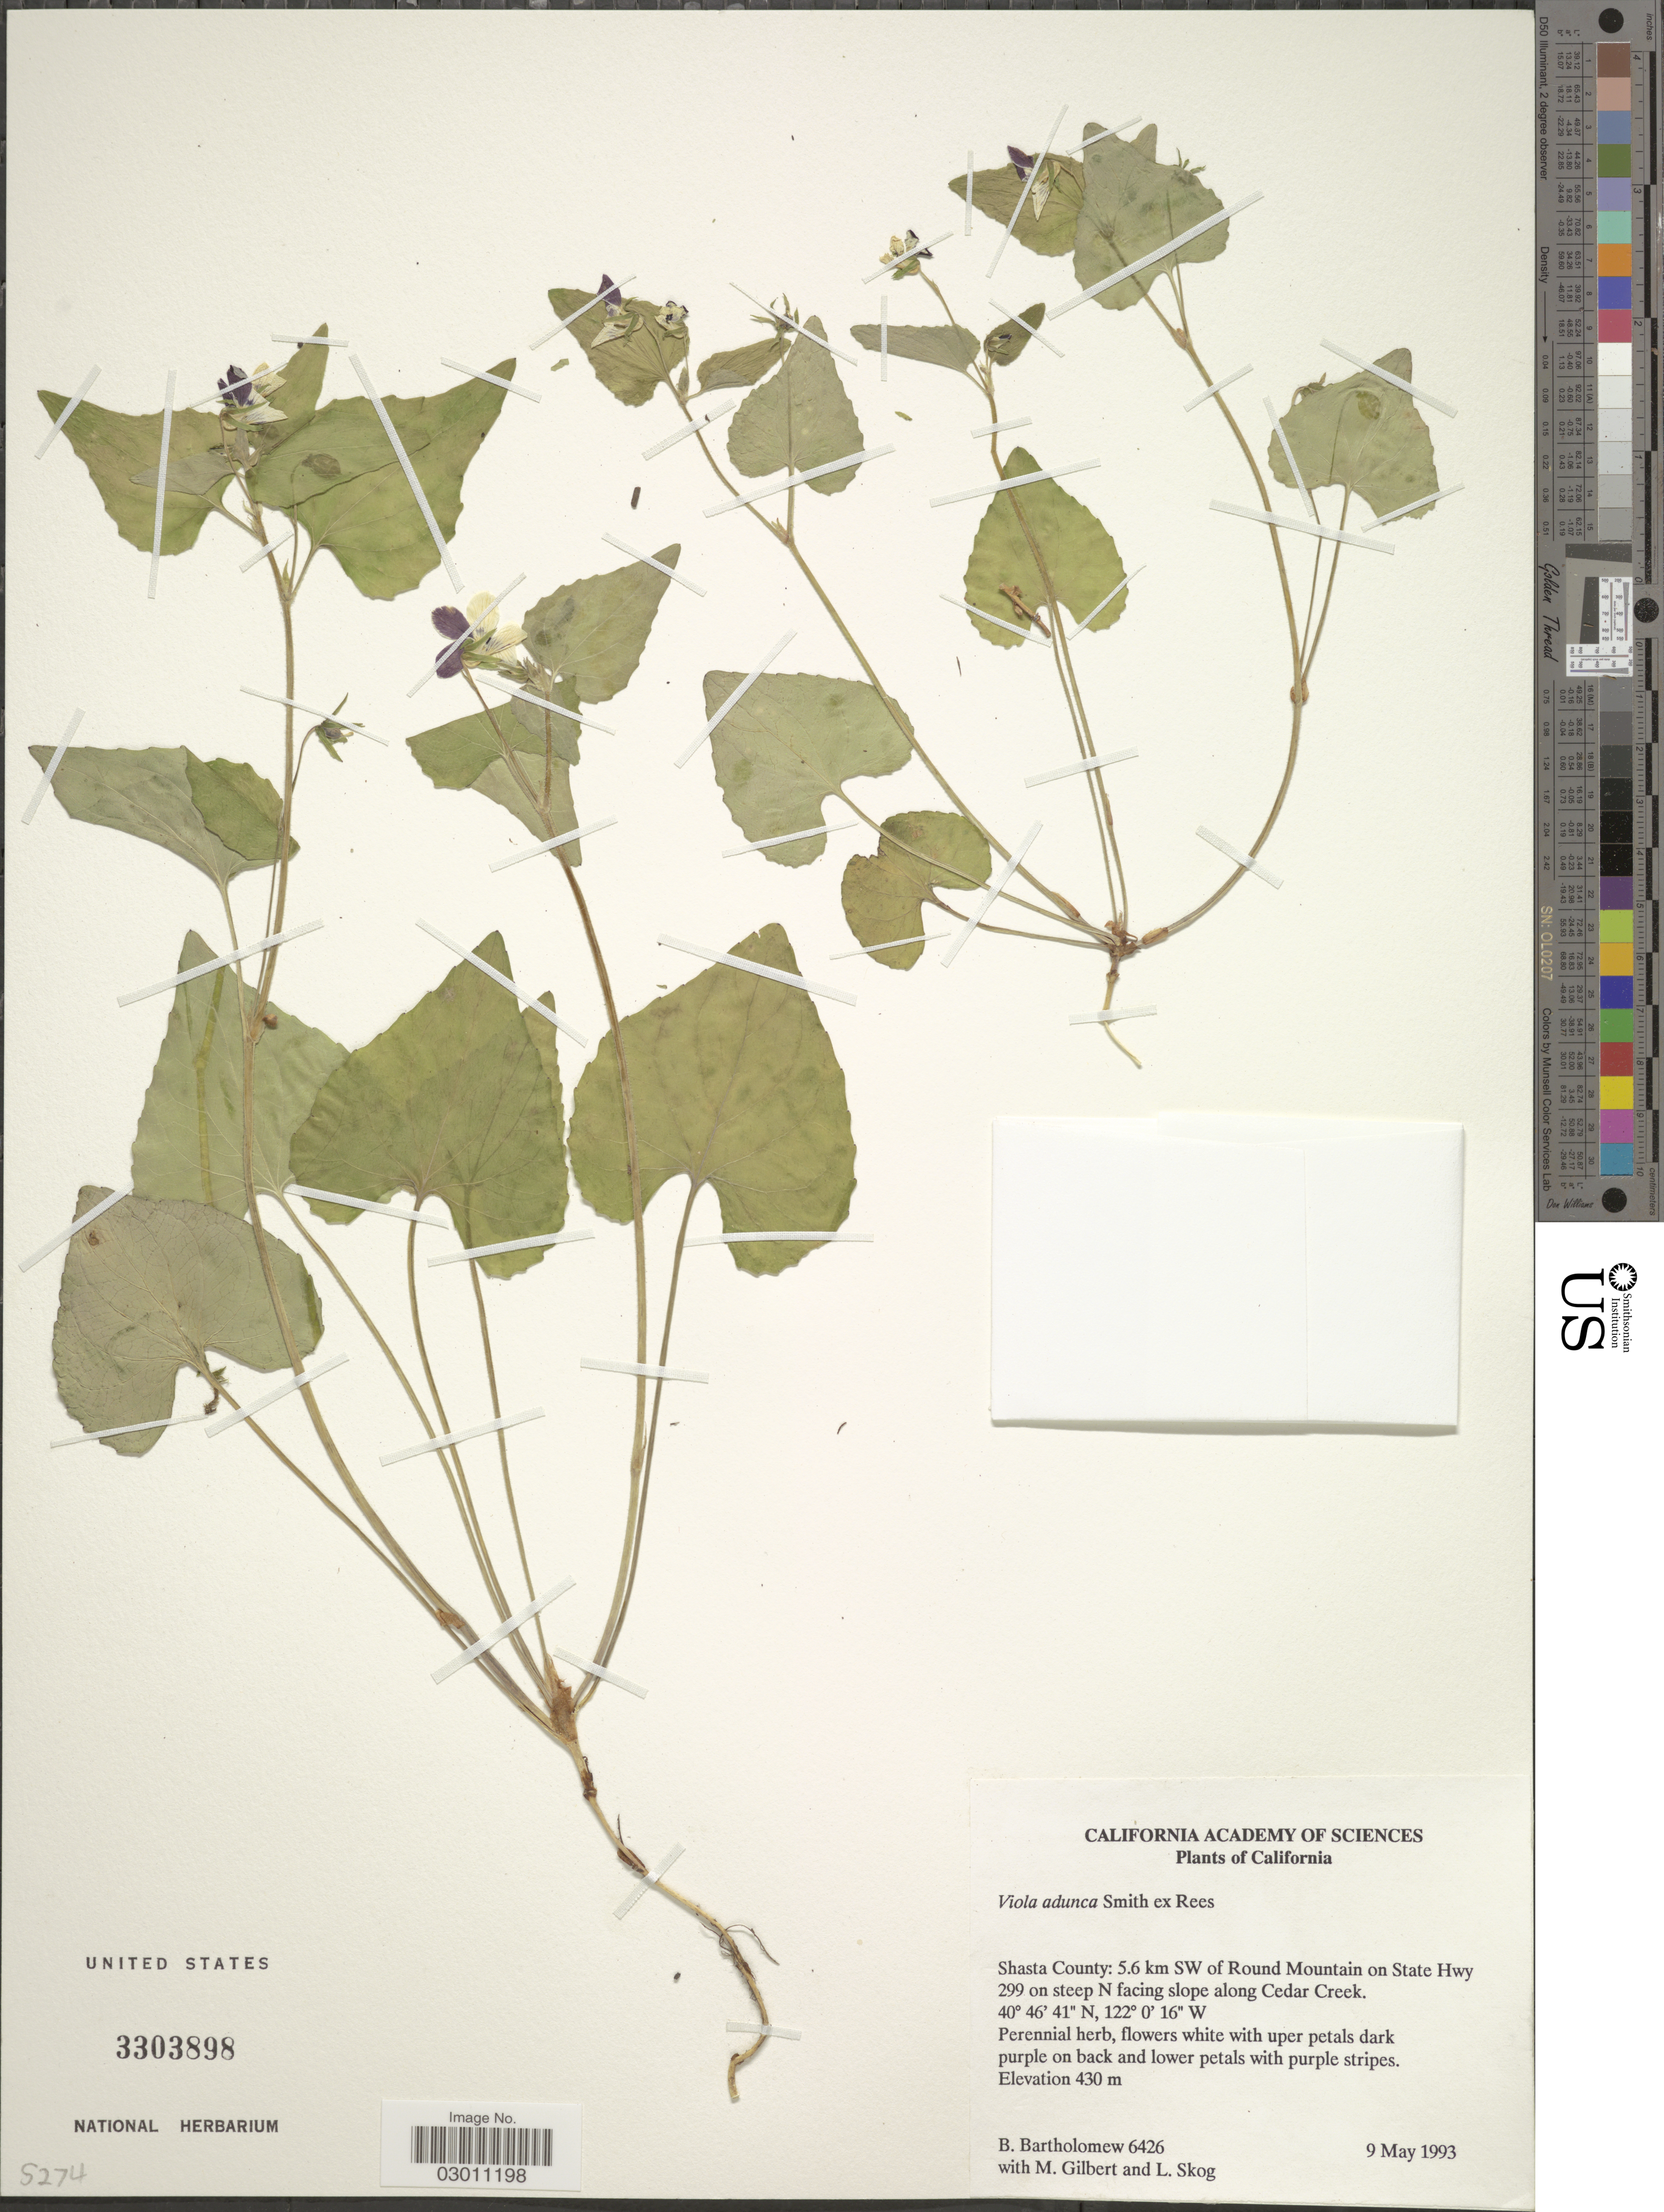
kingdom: Plantae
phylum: Tracheophyta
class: Magnoliopsida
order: Malpighiales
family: Violaceae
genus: Viola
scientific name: Viola adunca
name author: Sm.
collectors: B. Bartholomew, M. Gilbert & L. E. Skog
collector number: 6426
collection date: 1993-05-09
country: United States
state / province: California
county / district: Shasta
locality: Shasta County: 5.6 km SW of Round Mountain on State Hwy 299 on steep N facing slope along Cedar Creek.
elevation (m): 430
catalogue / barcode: US 3303898